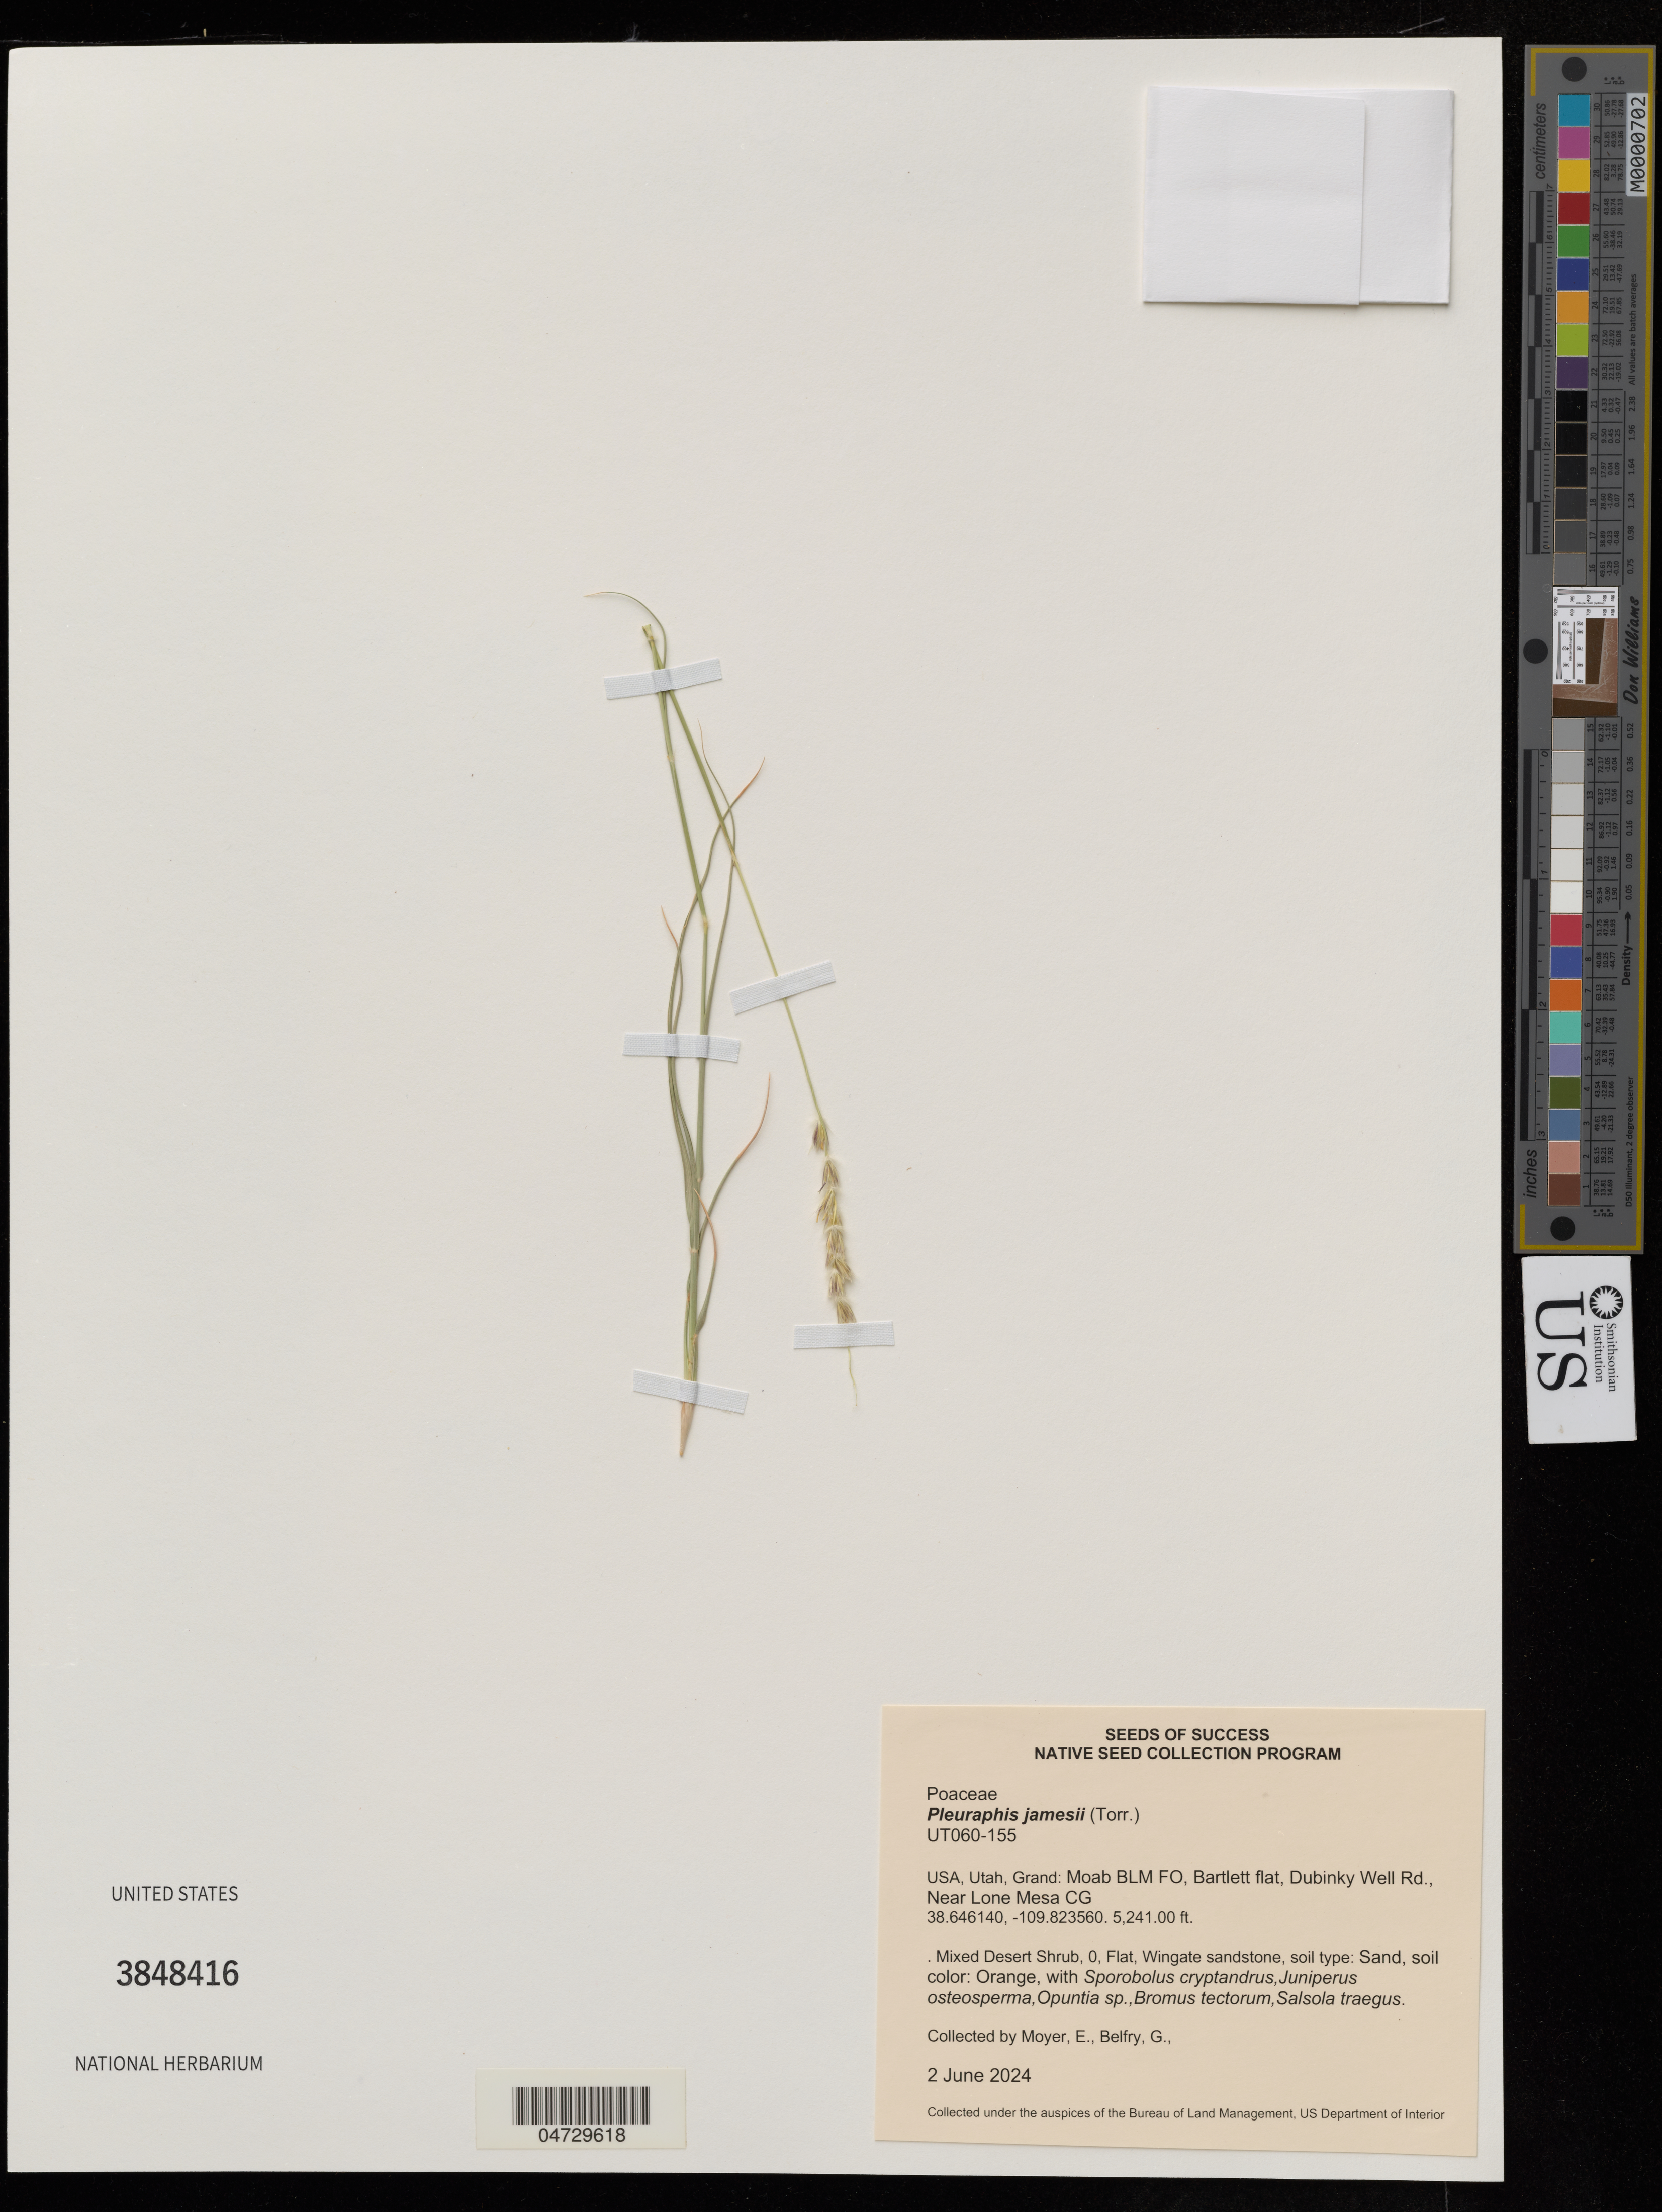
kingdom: Plantae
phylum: Tracheophyta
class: Liliopsida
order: Poales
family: Poaceae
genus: Pleuraphis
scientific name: Pleuraphis jamesii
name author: Torr.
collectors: E. Moyer & G. Belfry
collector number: UT060-155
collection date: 2024-06-02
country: United States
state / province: Utah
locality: USA, Utah, Grand: Moab BLM FO, Bartlett flat, Dubinky Well Rd., Near Lone Mesa CG.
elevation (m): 1597.46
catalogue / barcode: US 3848416